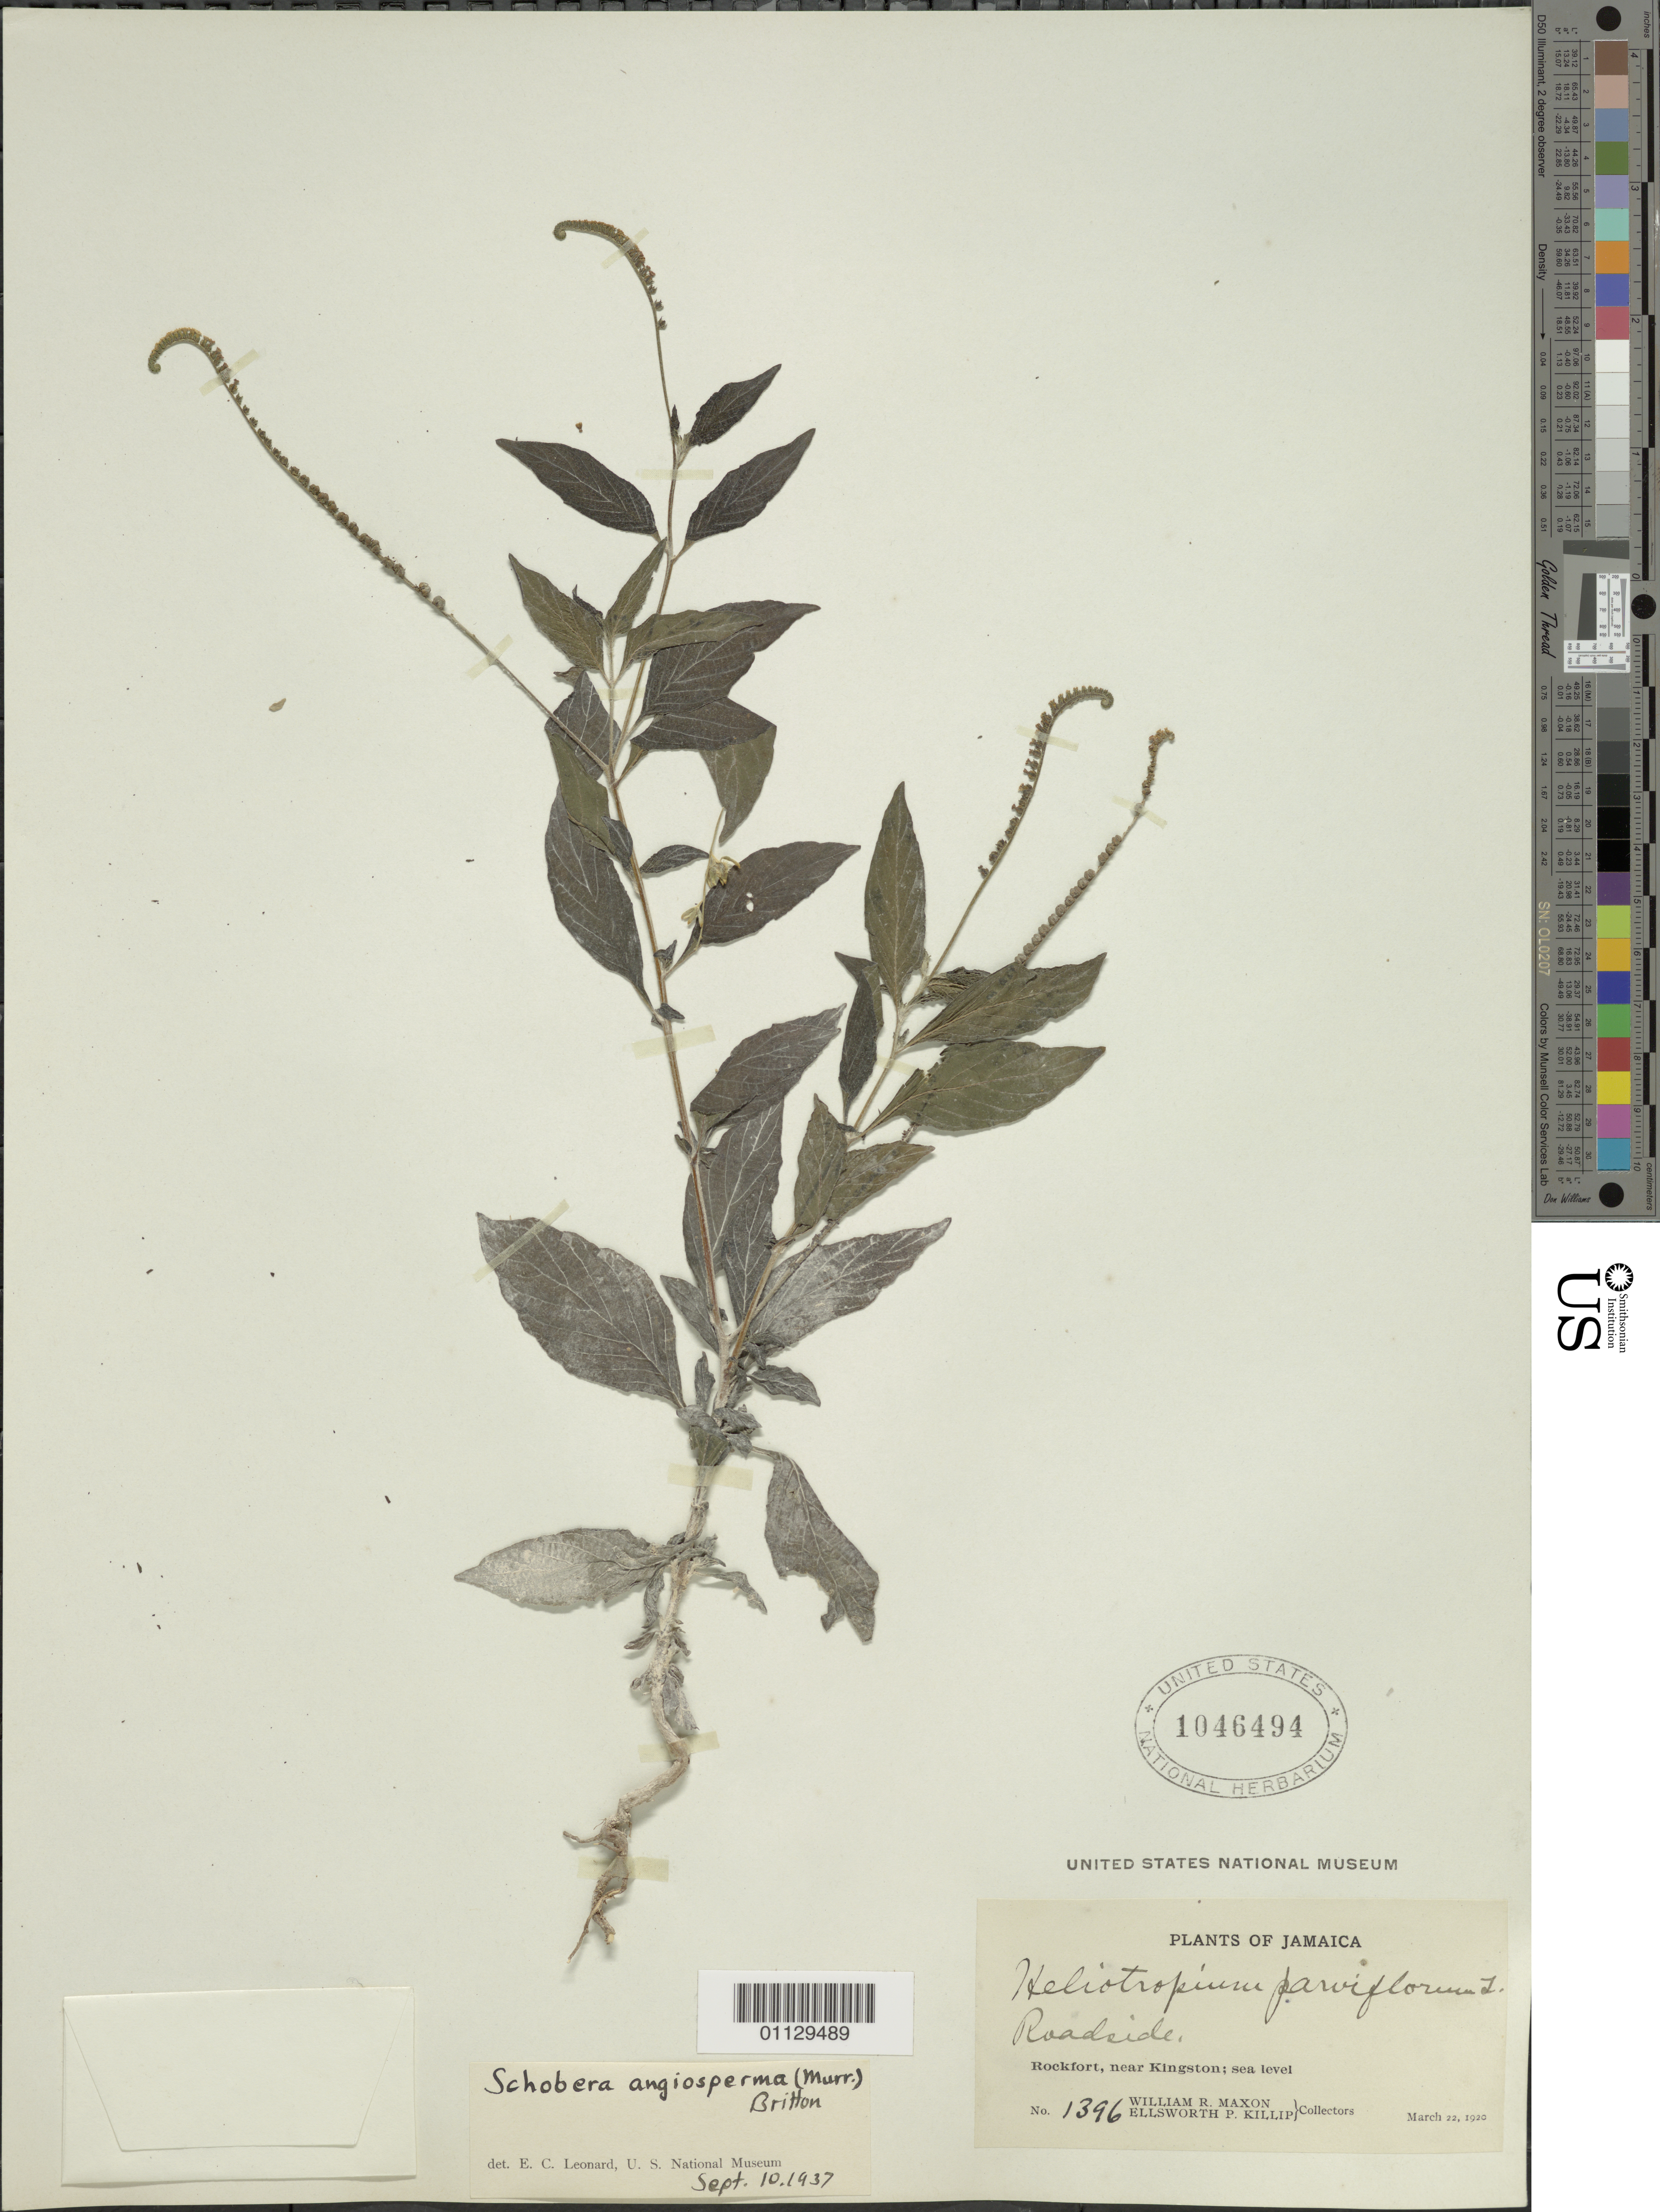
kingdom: Plantae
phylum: Tracheophyta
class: Magnoliopsida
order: Boraginales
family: Heliotropiaceae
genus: Heliotropium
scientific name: Heliotropium parviflorum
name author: L.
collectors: W. R. Maxon & E. P. Killip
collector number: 1396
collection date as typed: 22 Mar 1920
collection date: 1920-03-22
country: Jamaica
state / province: Kingston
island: Jamaica I.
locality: Rockfort near Kingston; sea level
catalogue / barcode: US 1046494